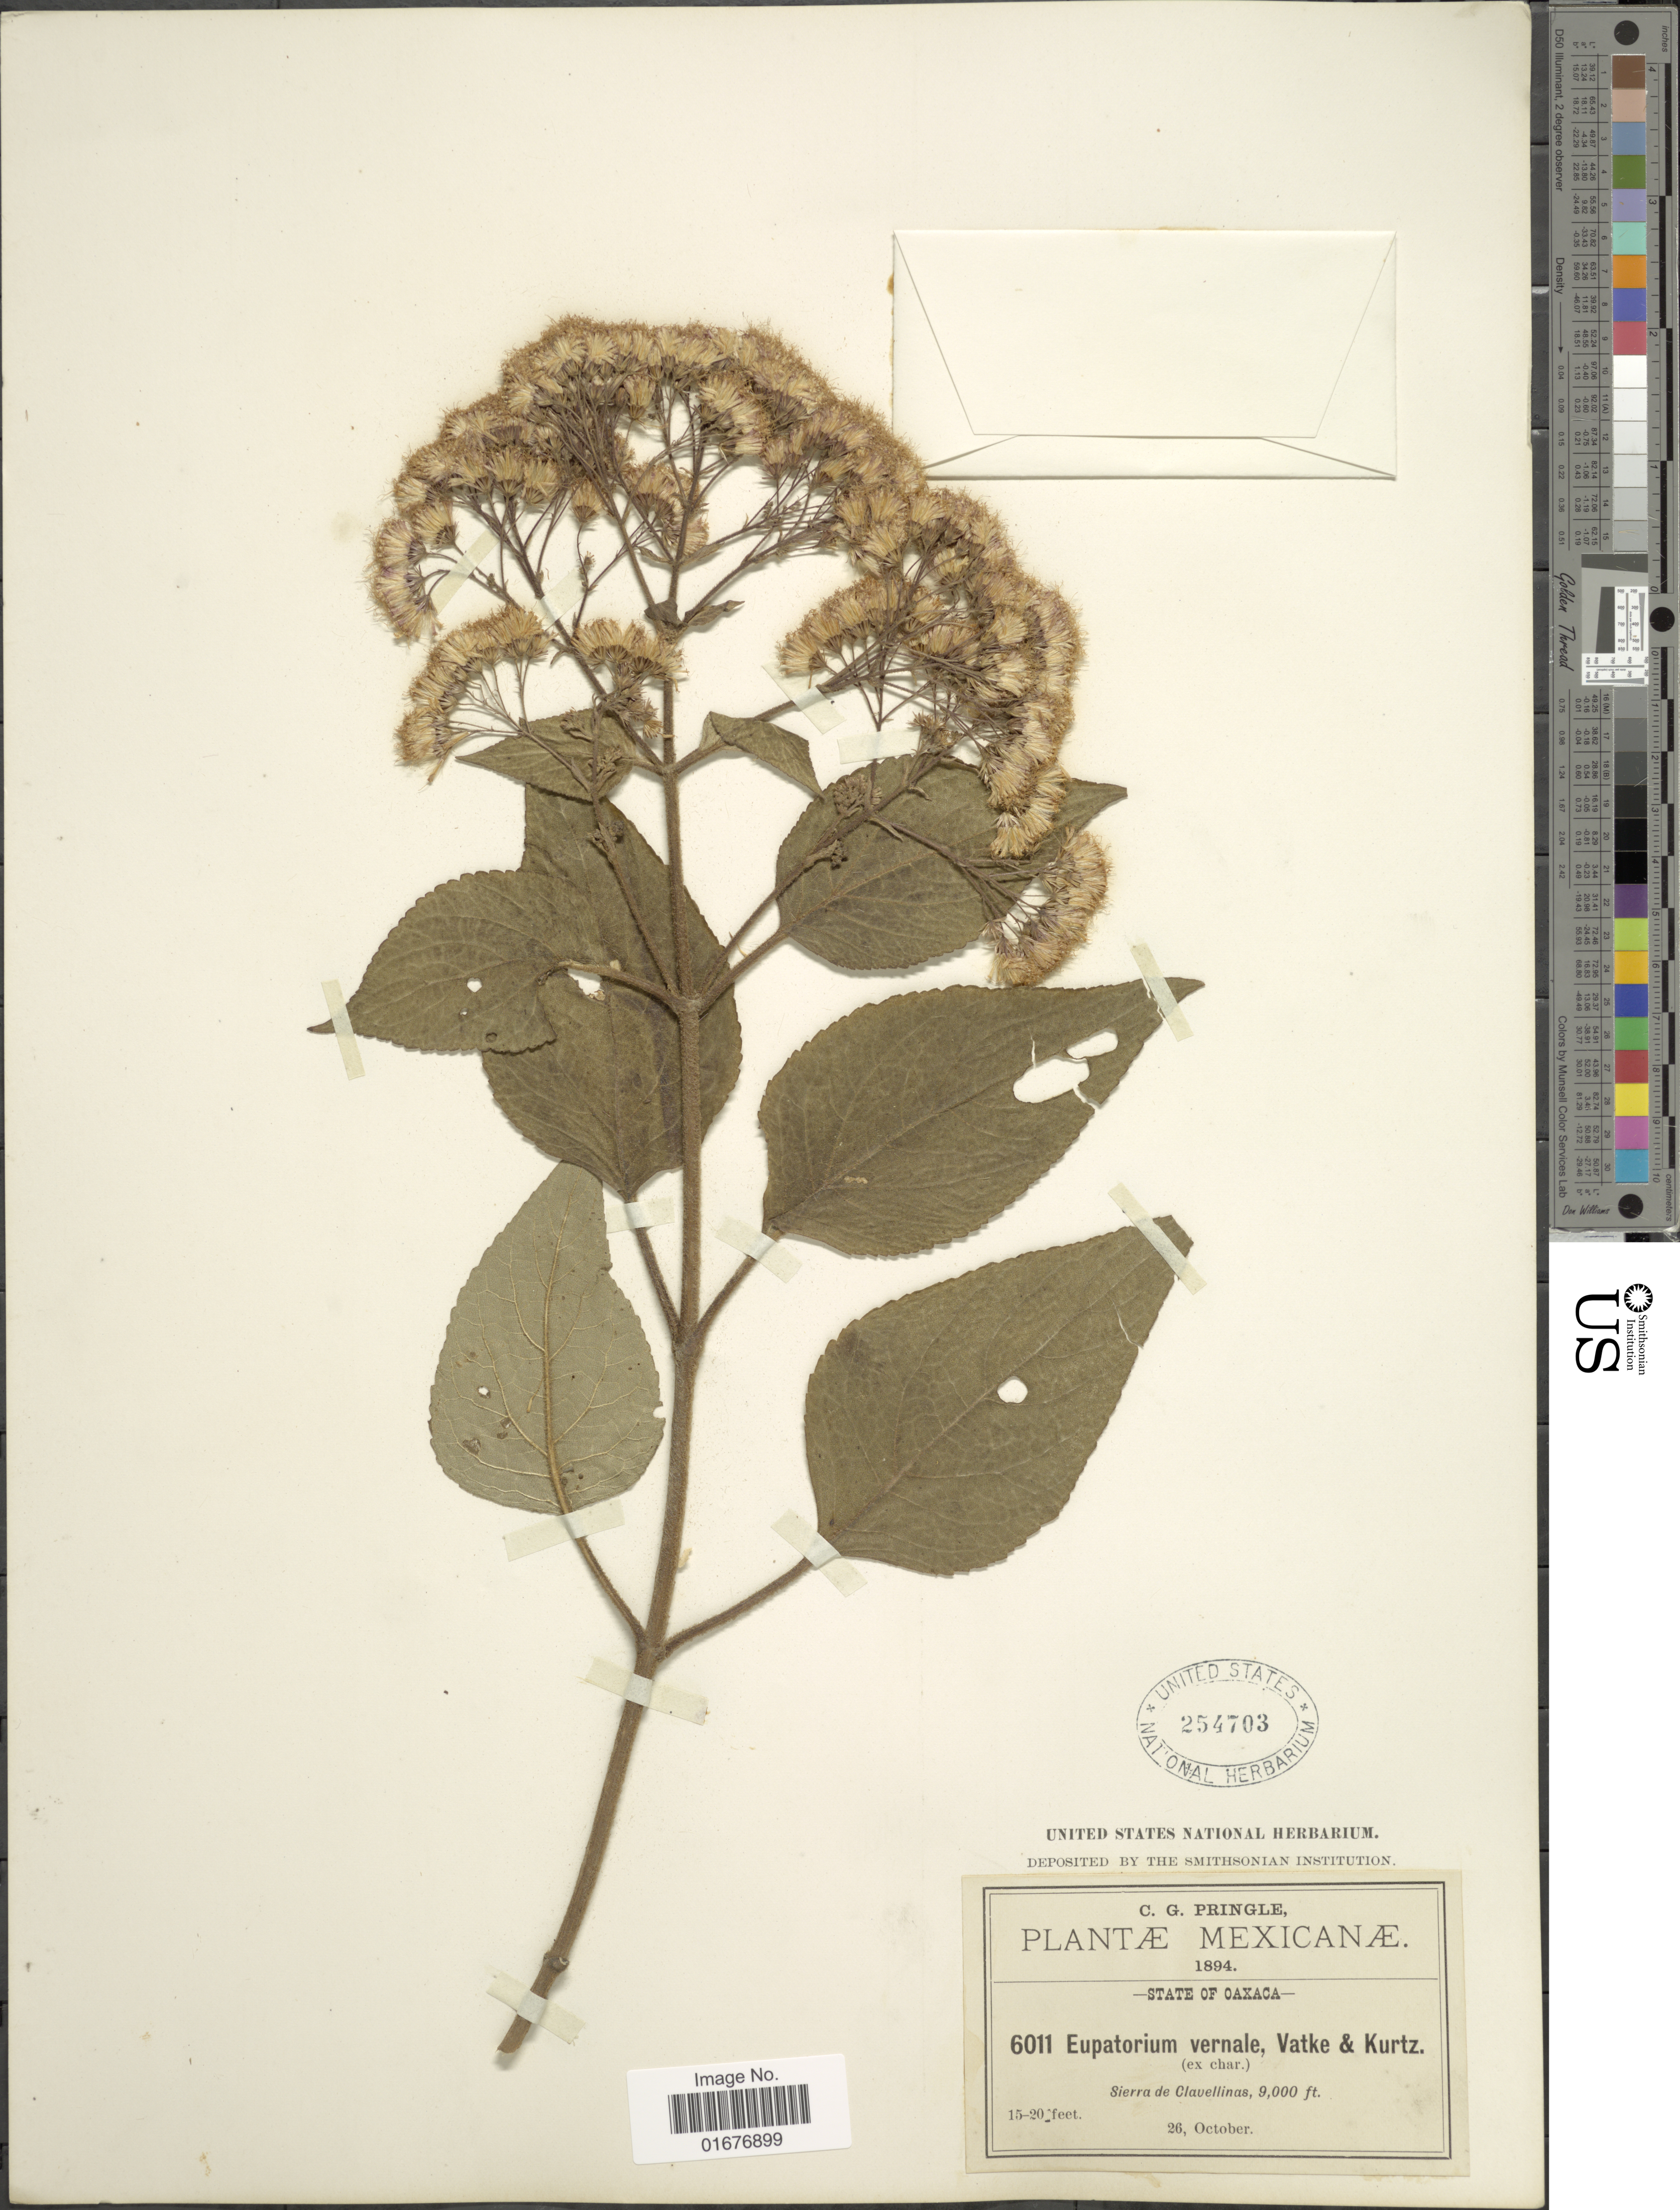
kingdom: Plantae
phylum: Tracheophyta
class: Magnoliopsida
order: Asterales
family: Asteraceae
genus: Ageratina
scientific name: Ageratina subpenninervia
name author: (Sch. Bip. ex Klatt) R.M. King & H. Rob.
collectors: C. G. Pringle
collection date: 1894-10-26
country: Mexico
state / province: Oaxaca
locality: Sierra de Clavellinas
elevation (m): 2743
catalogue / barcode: US 254703